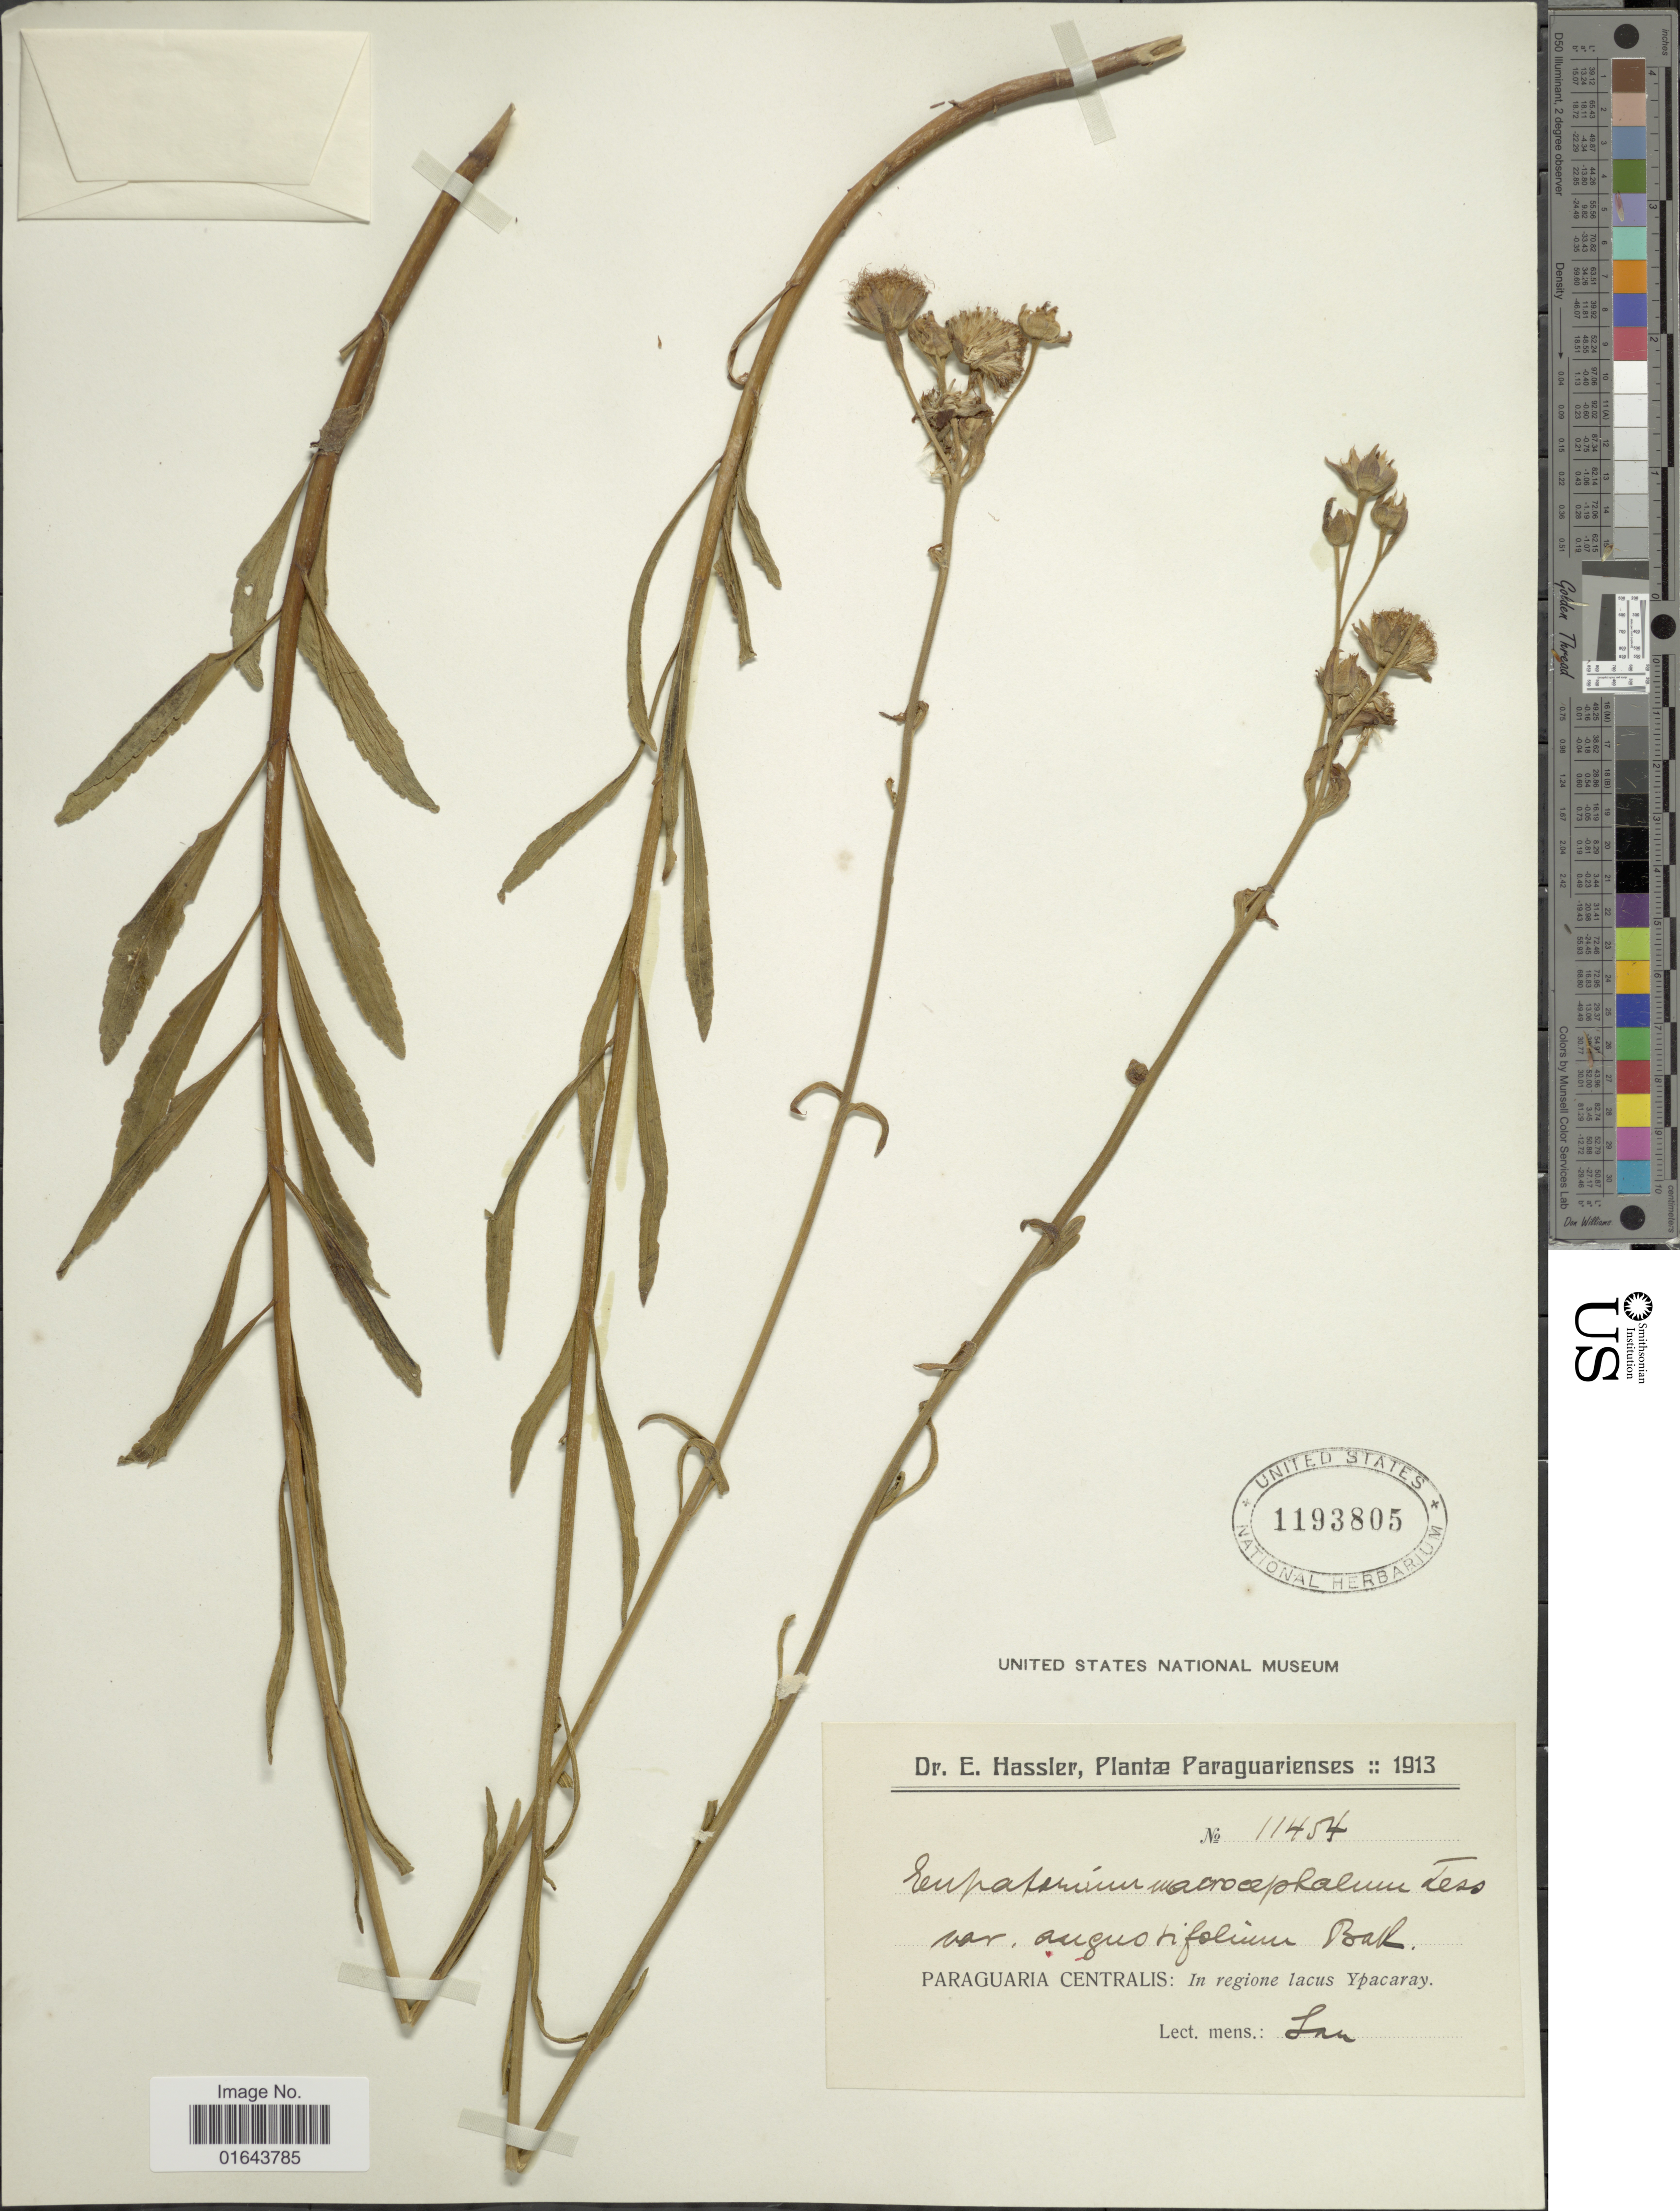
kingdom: Plantae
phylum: Tracheophyta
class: Magnoliopsida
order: Asterales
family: Asteraceae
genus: Campuloclinium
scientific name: Campuloclinium macrocephalum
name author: (Less.) DC.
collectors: E. Hassler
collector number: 11454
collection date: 1913-01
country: Paraguay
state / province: Paraguari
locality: Paraguaria Centralis: In regione lacus Ypacaray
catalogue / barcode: US 1193805